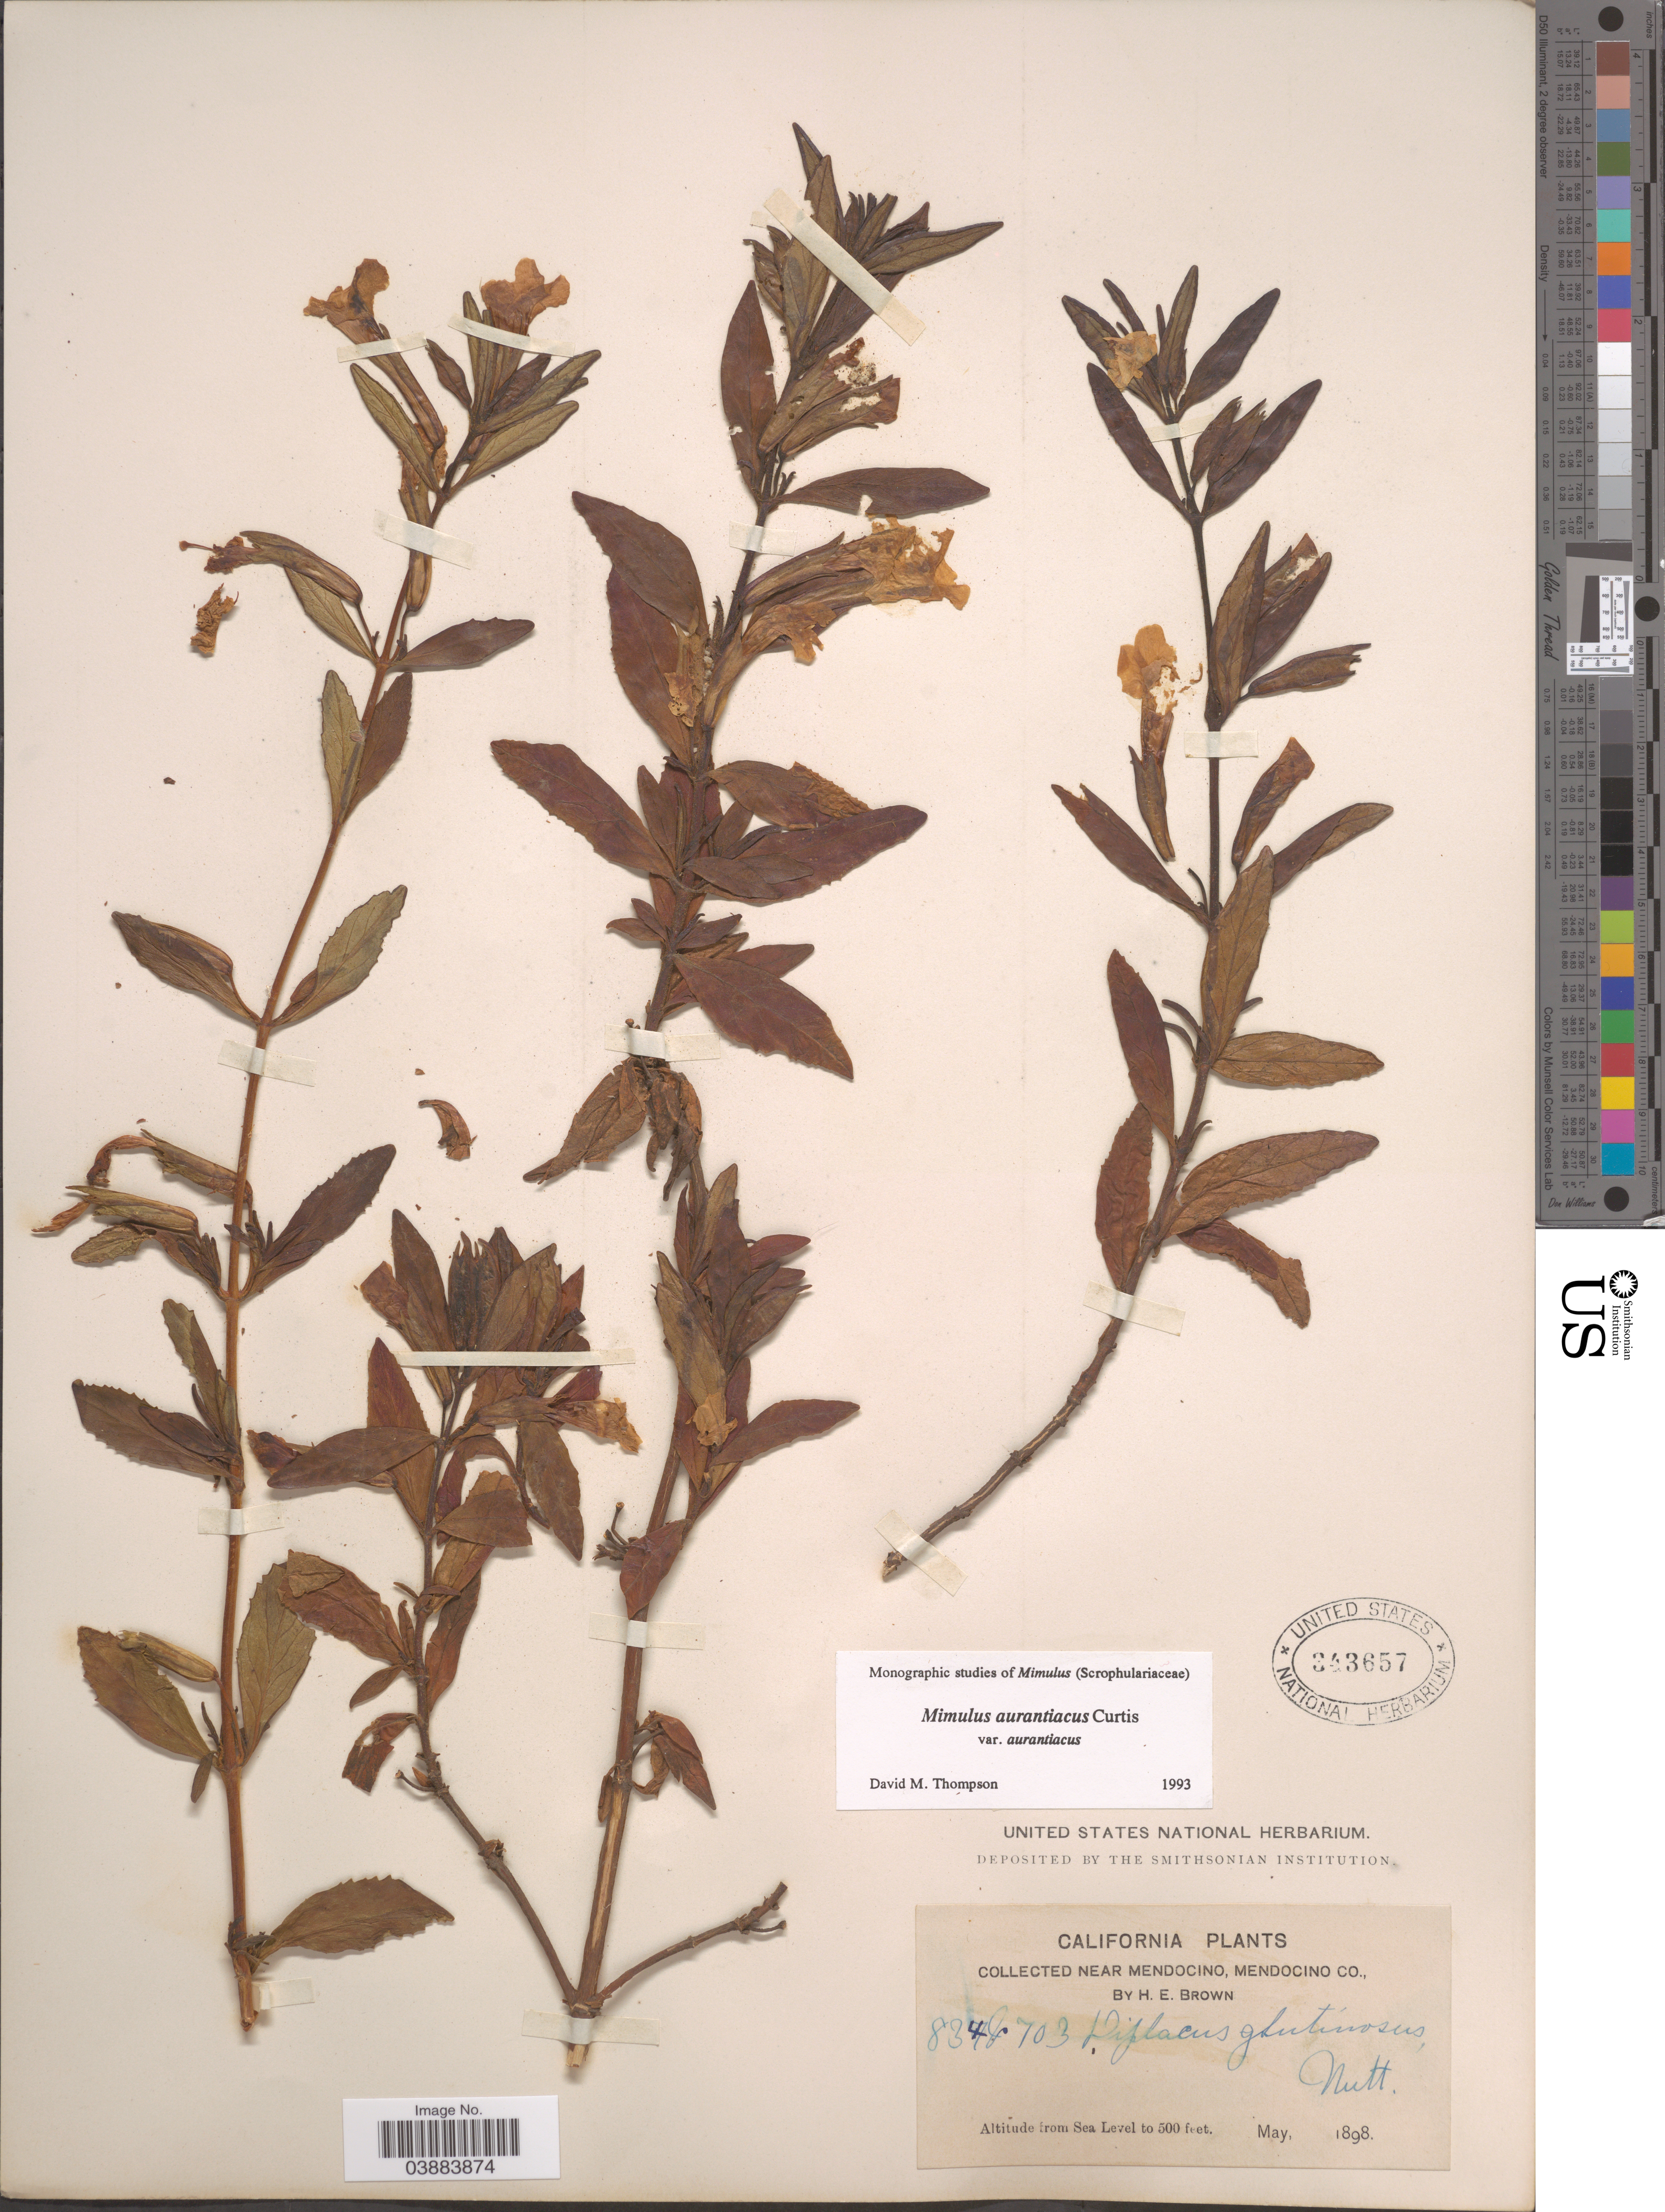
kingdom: Plantae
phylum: Tracheophyta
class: Magnoliopsida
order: Lamiales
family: Phrymaceae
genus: Diplacus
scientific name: Diplacus aurantiacus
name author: (Curtis) Jeps.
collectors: H. E. Brown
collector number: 834&703*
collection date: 1898-05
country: United States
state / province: California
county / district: Mendocino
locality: Near Mendocino, Mendocino Co.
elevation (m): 0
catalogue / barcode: US 343657